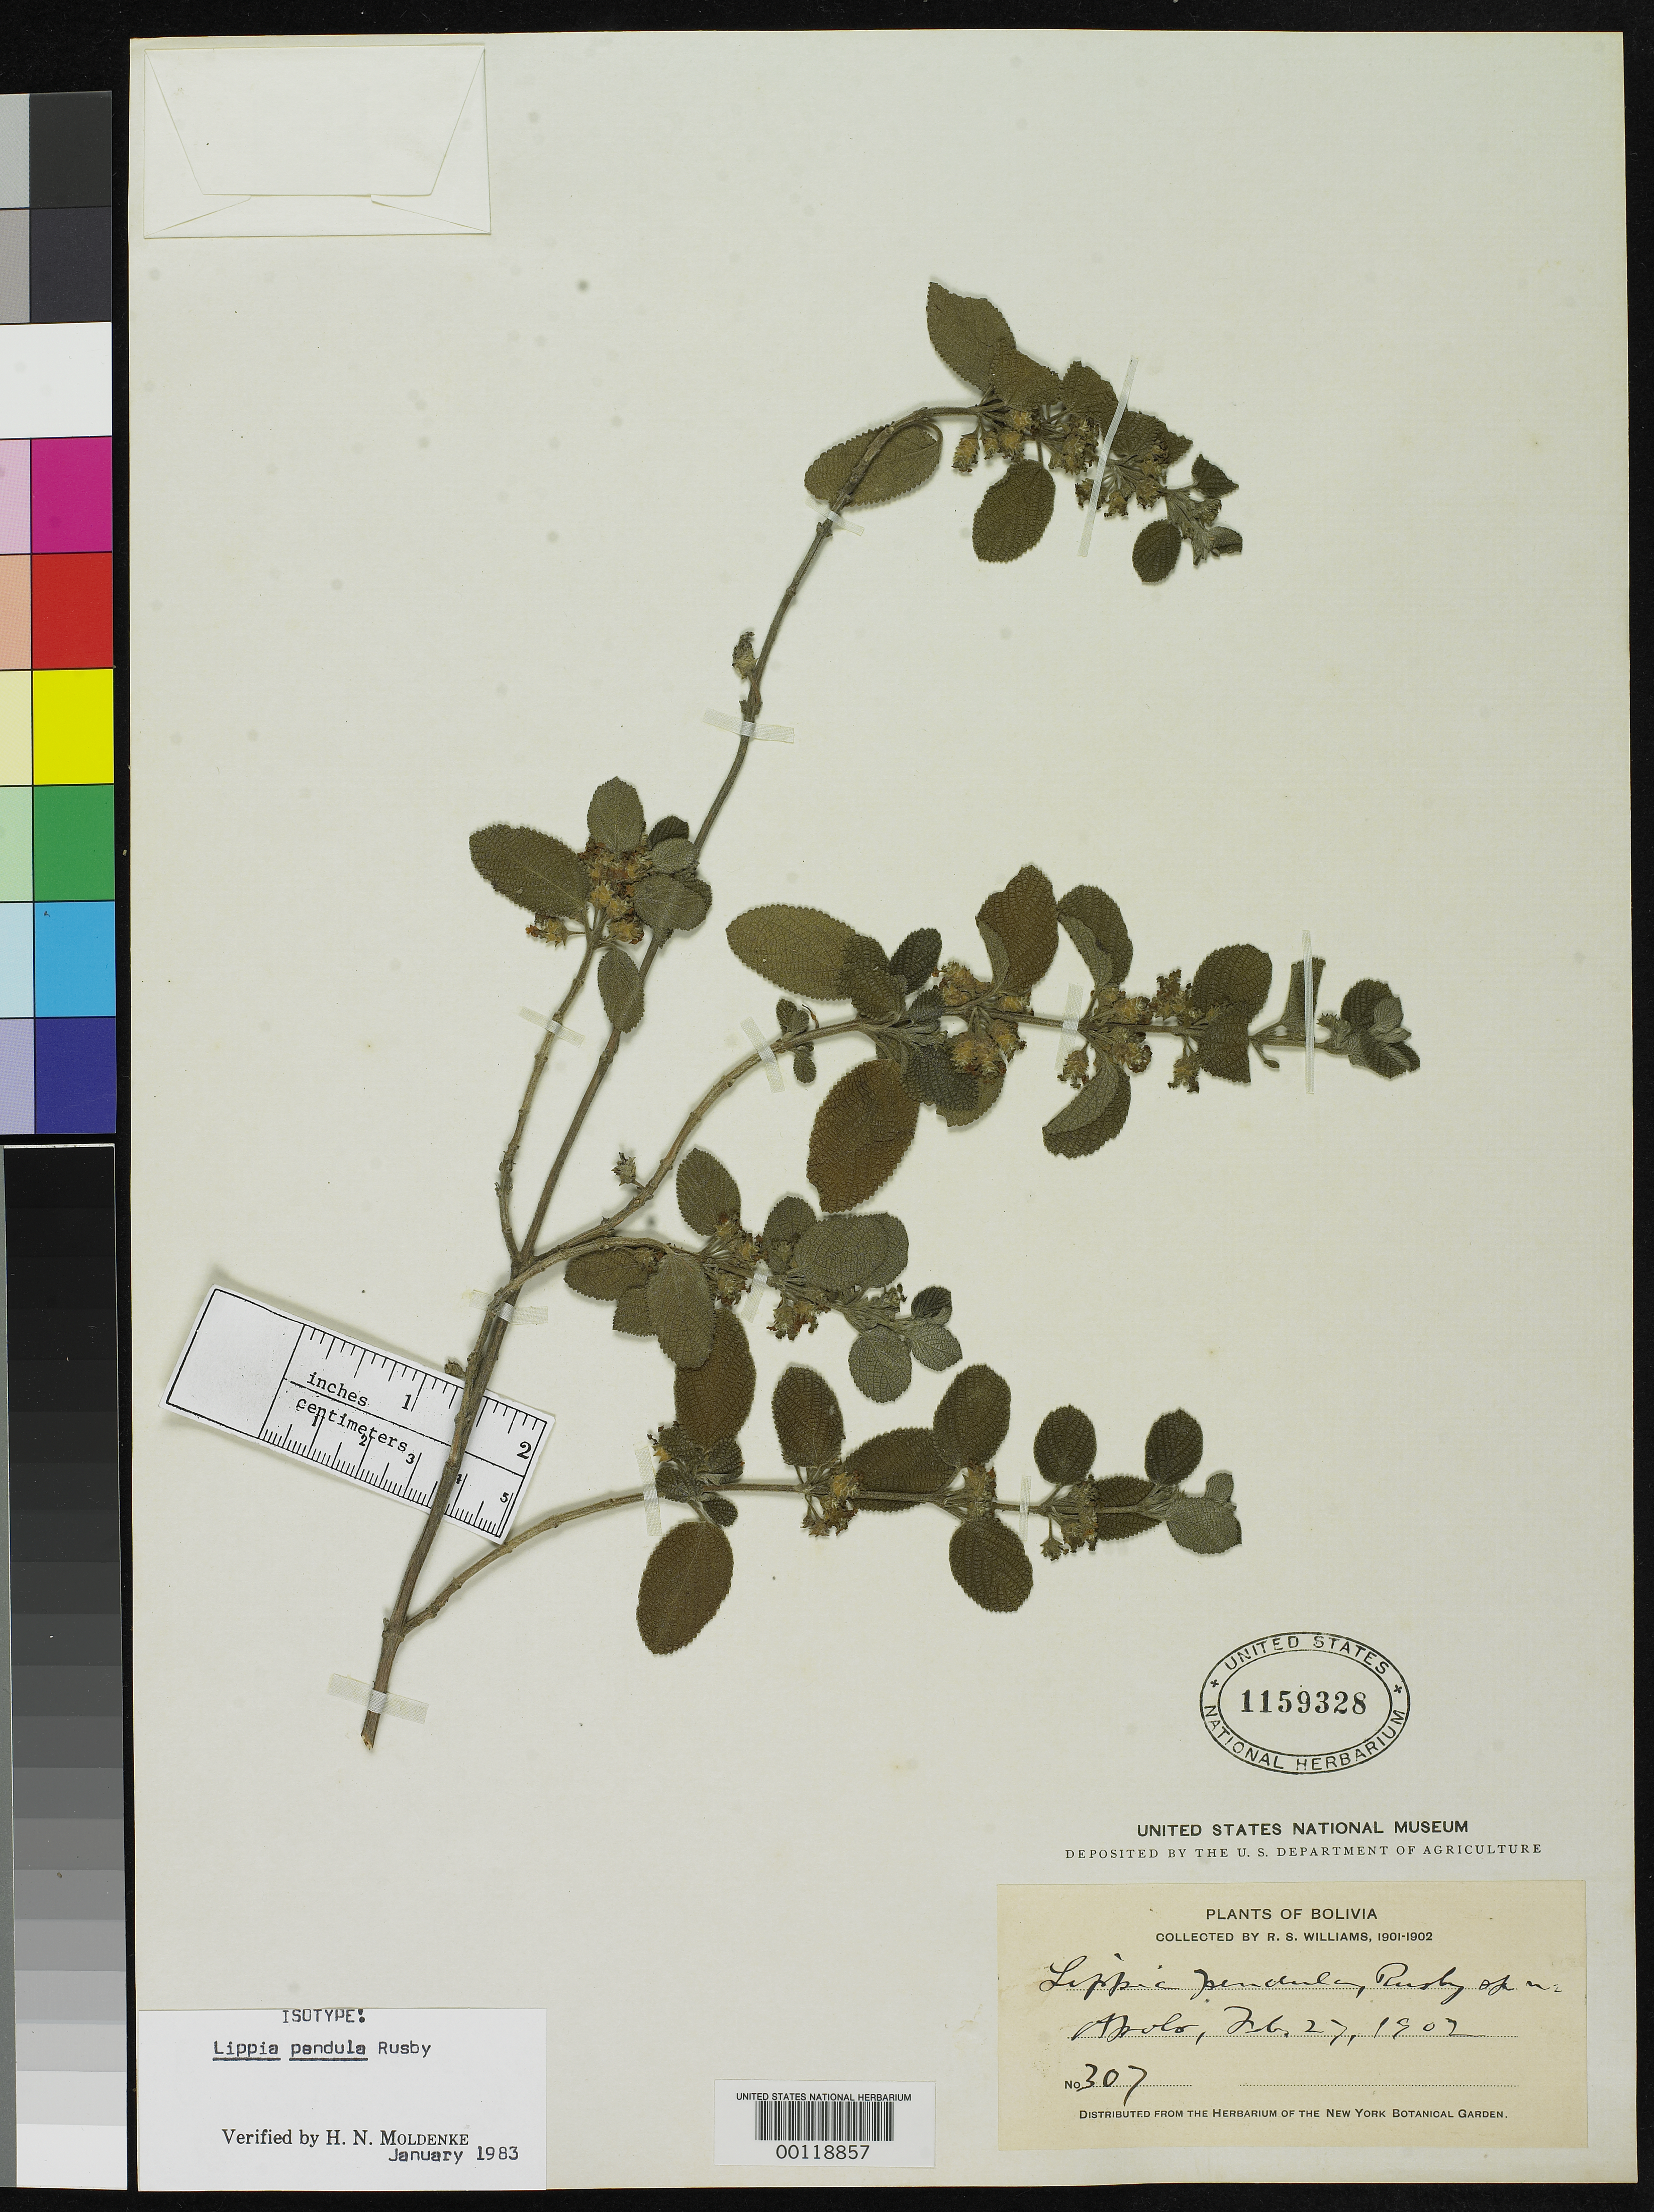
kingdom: Plantae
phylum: Tracheophyta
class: Magnoliopsida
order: Lamiales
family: Verbenaceae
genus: Lippia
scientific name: Lippia pendula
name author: Rusby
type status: Isotype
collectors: R. S. Williams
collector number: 307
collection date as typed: Feb. 27, 1902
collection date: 1902-02-27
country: Bolivia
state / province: La Paz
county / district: Franz Tamayo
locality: Apolo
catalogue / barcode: US 1159328